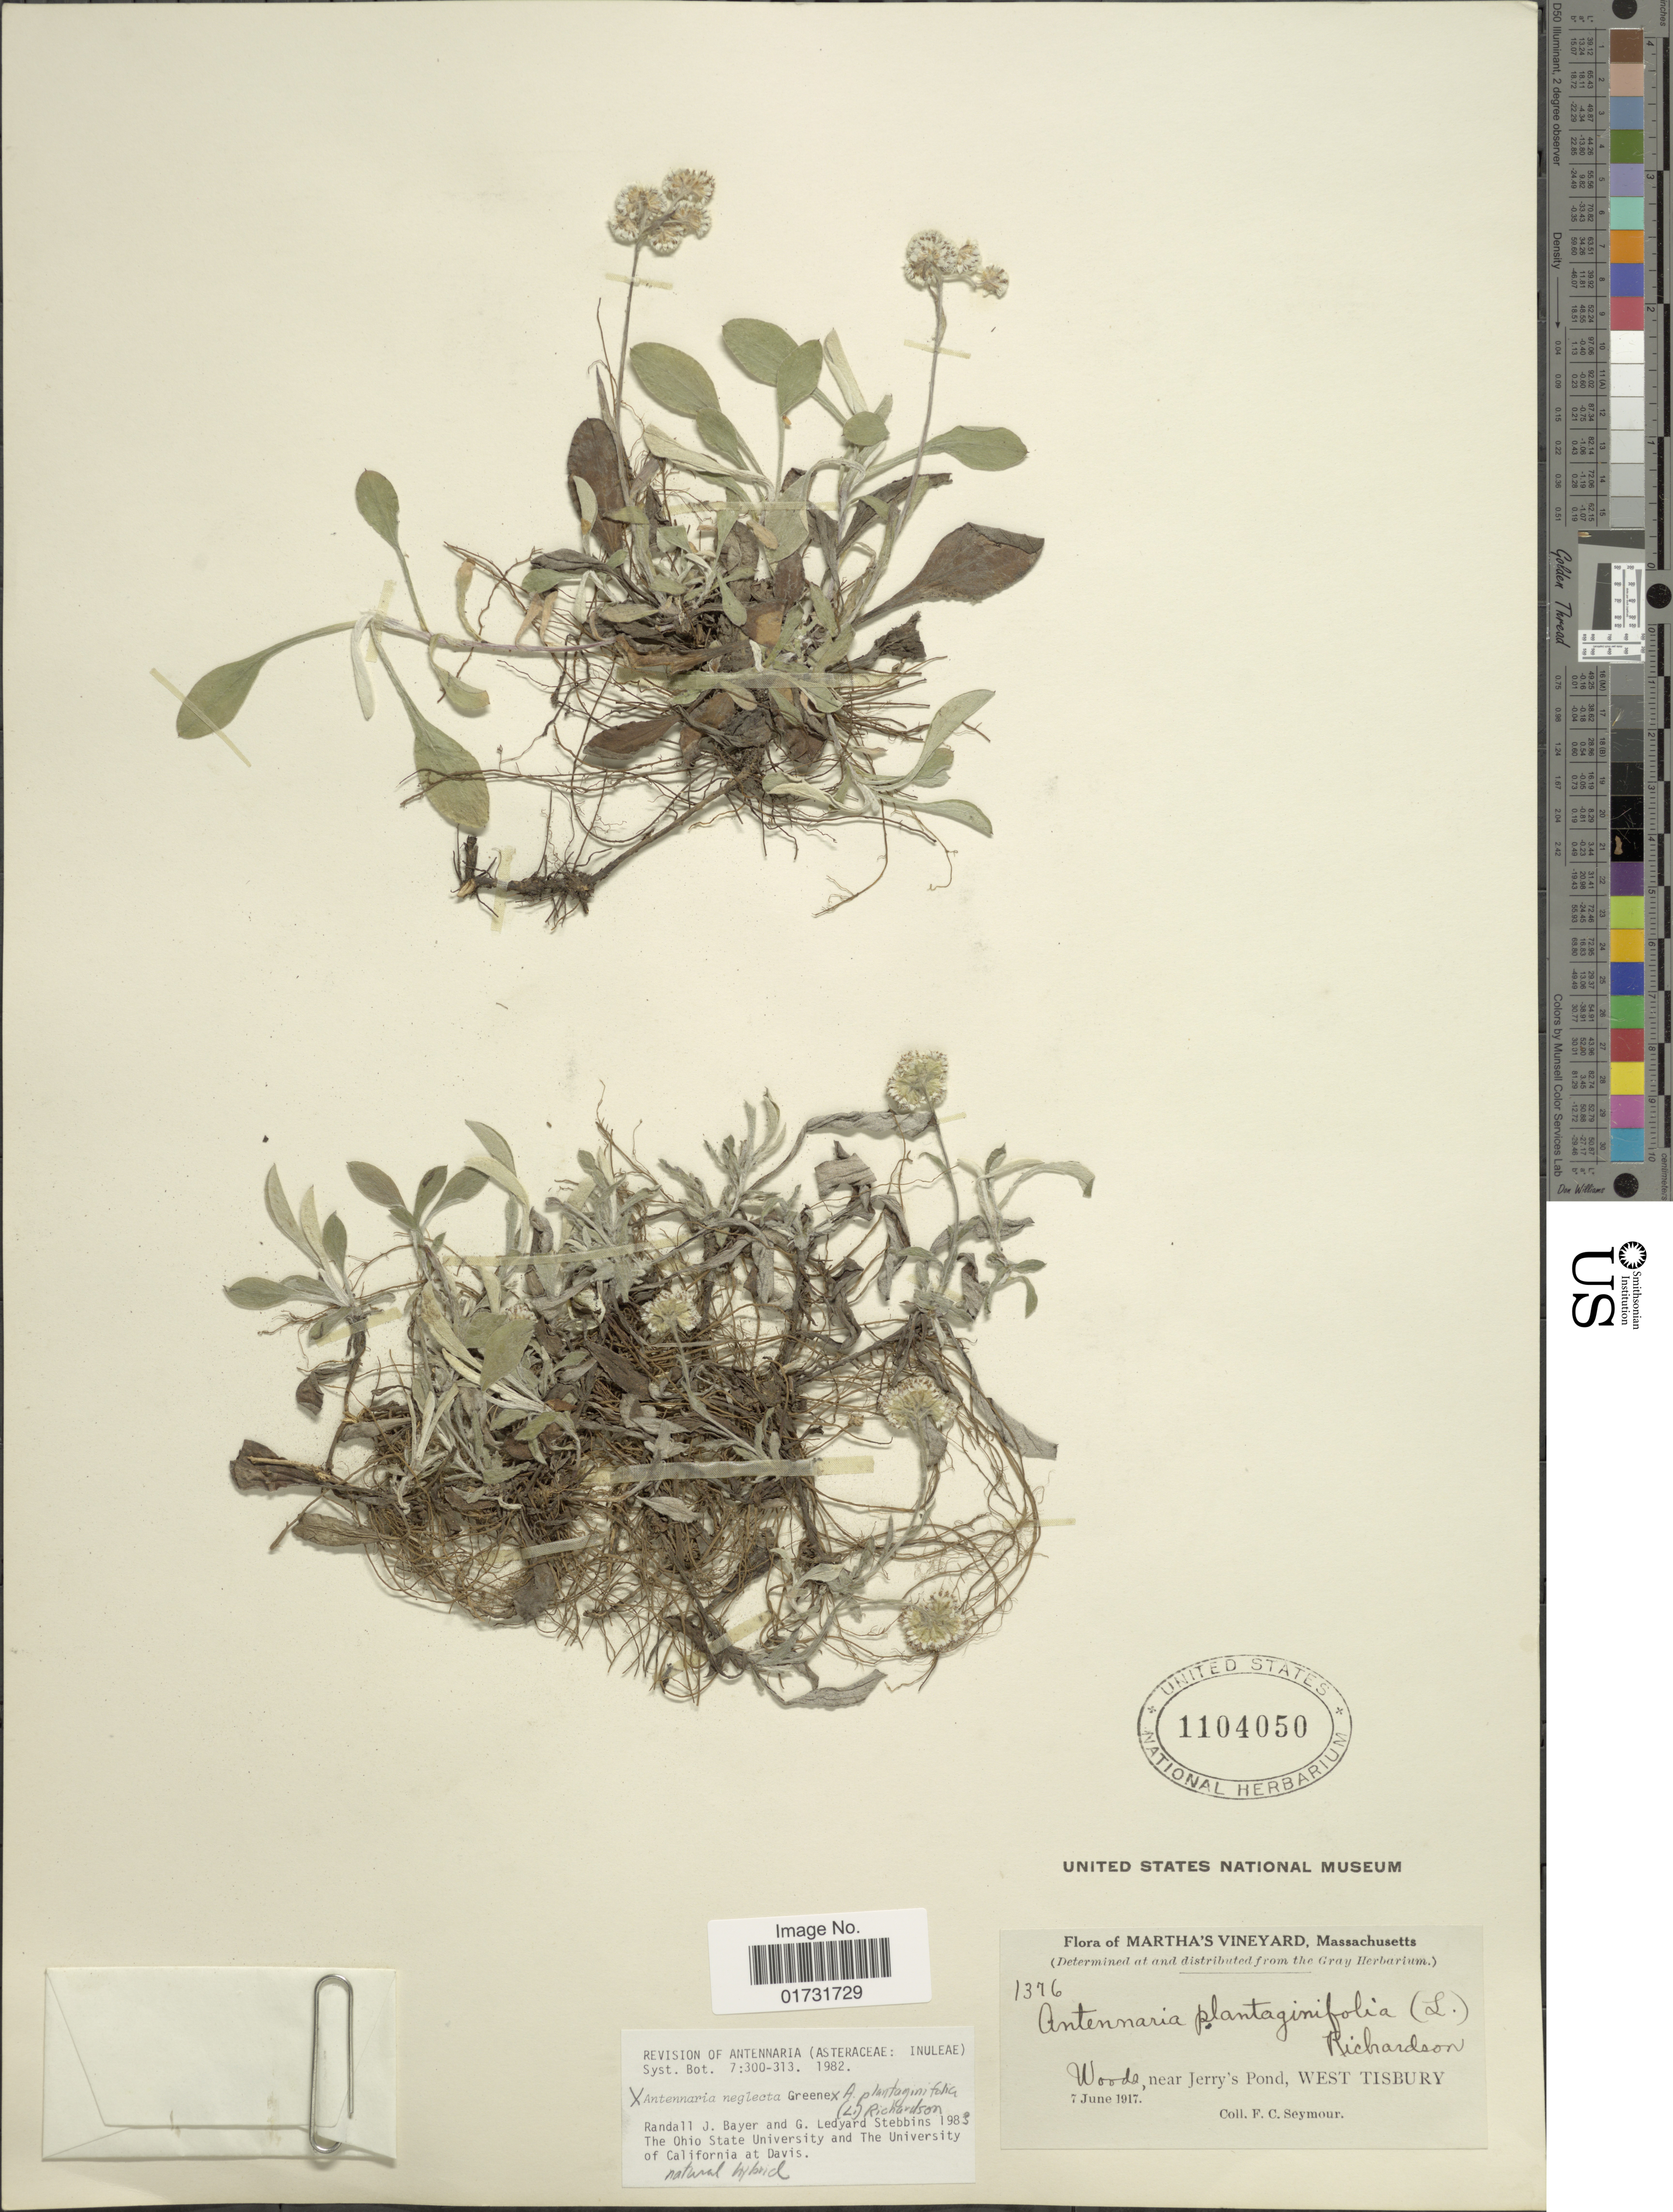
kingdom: Plantae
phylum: Tracheophyta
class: Magnoliopsida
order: Asterales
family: Asteraceae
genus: Antennaria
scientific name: Antennaria neglecta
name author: Greene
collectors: F. C. Seymour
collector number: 1376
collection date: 1917-06-07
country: United States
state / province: Massachusetts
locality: Martha's Vineyard. near Jerry's Pond, West Tisbury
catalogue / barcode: US 1104050